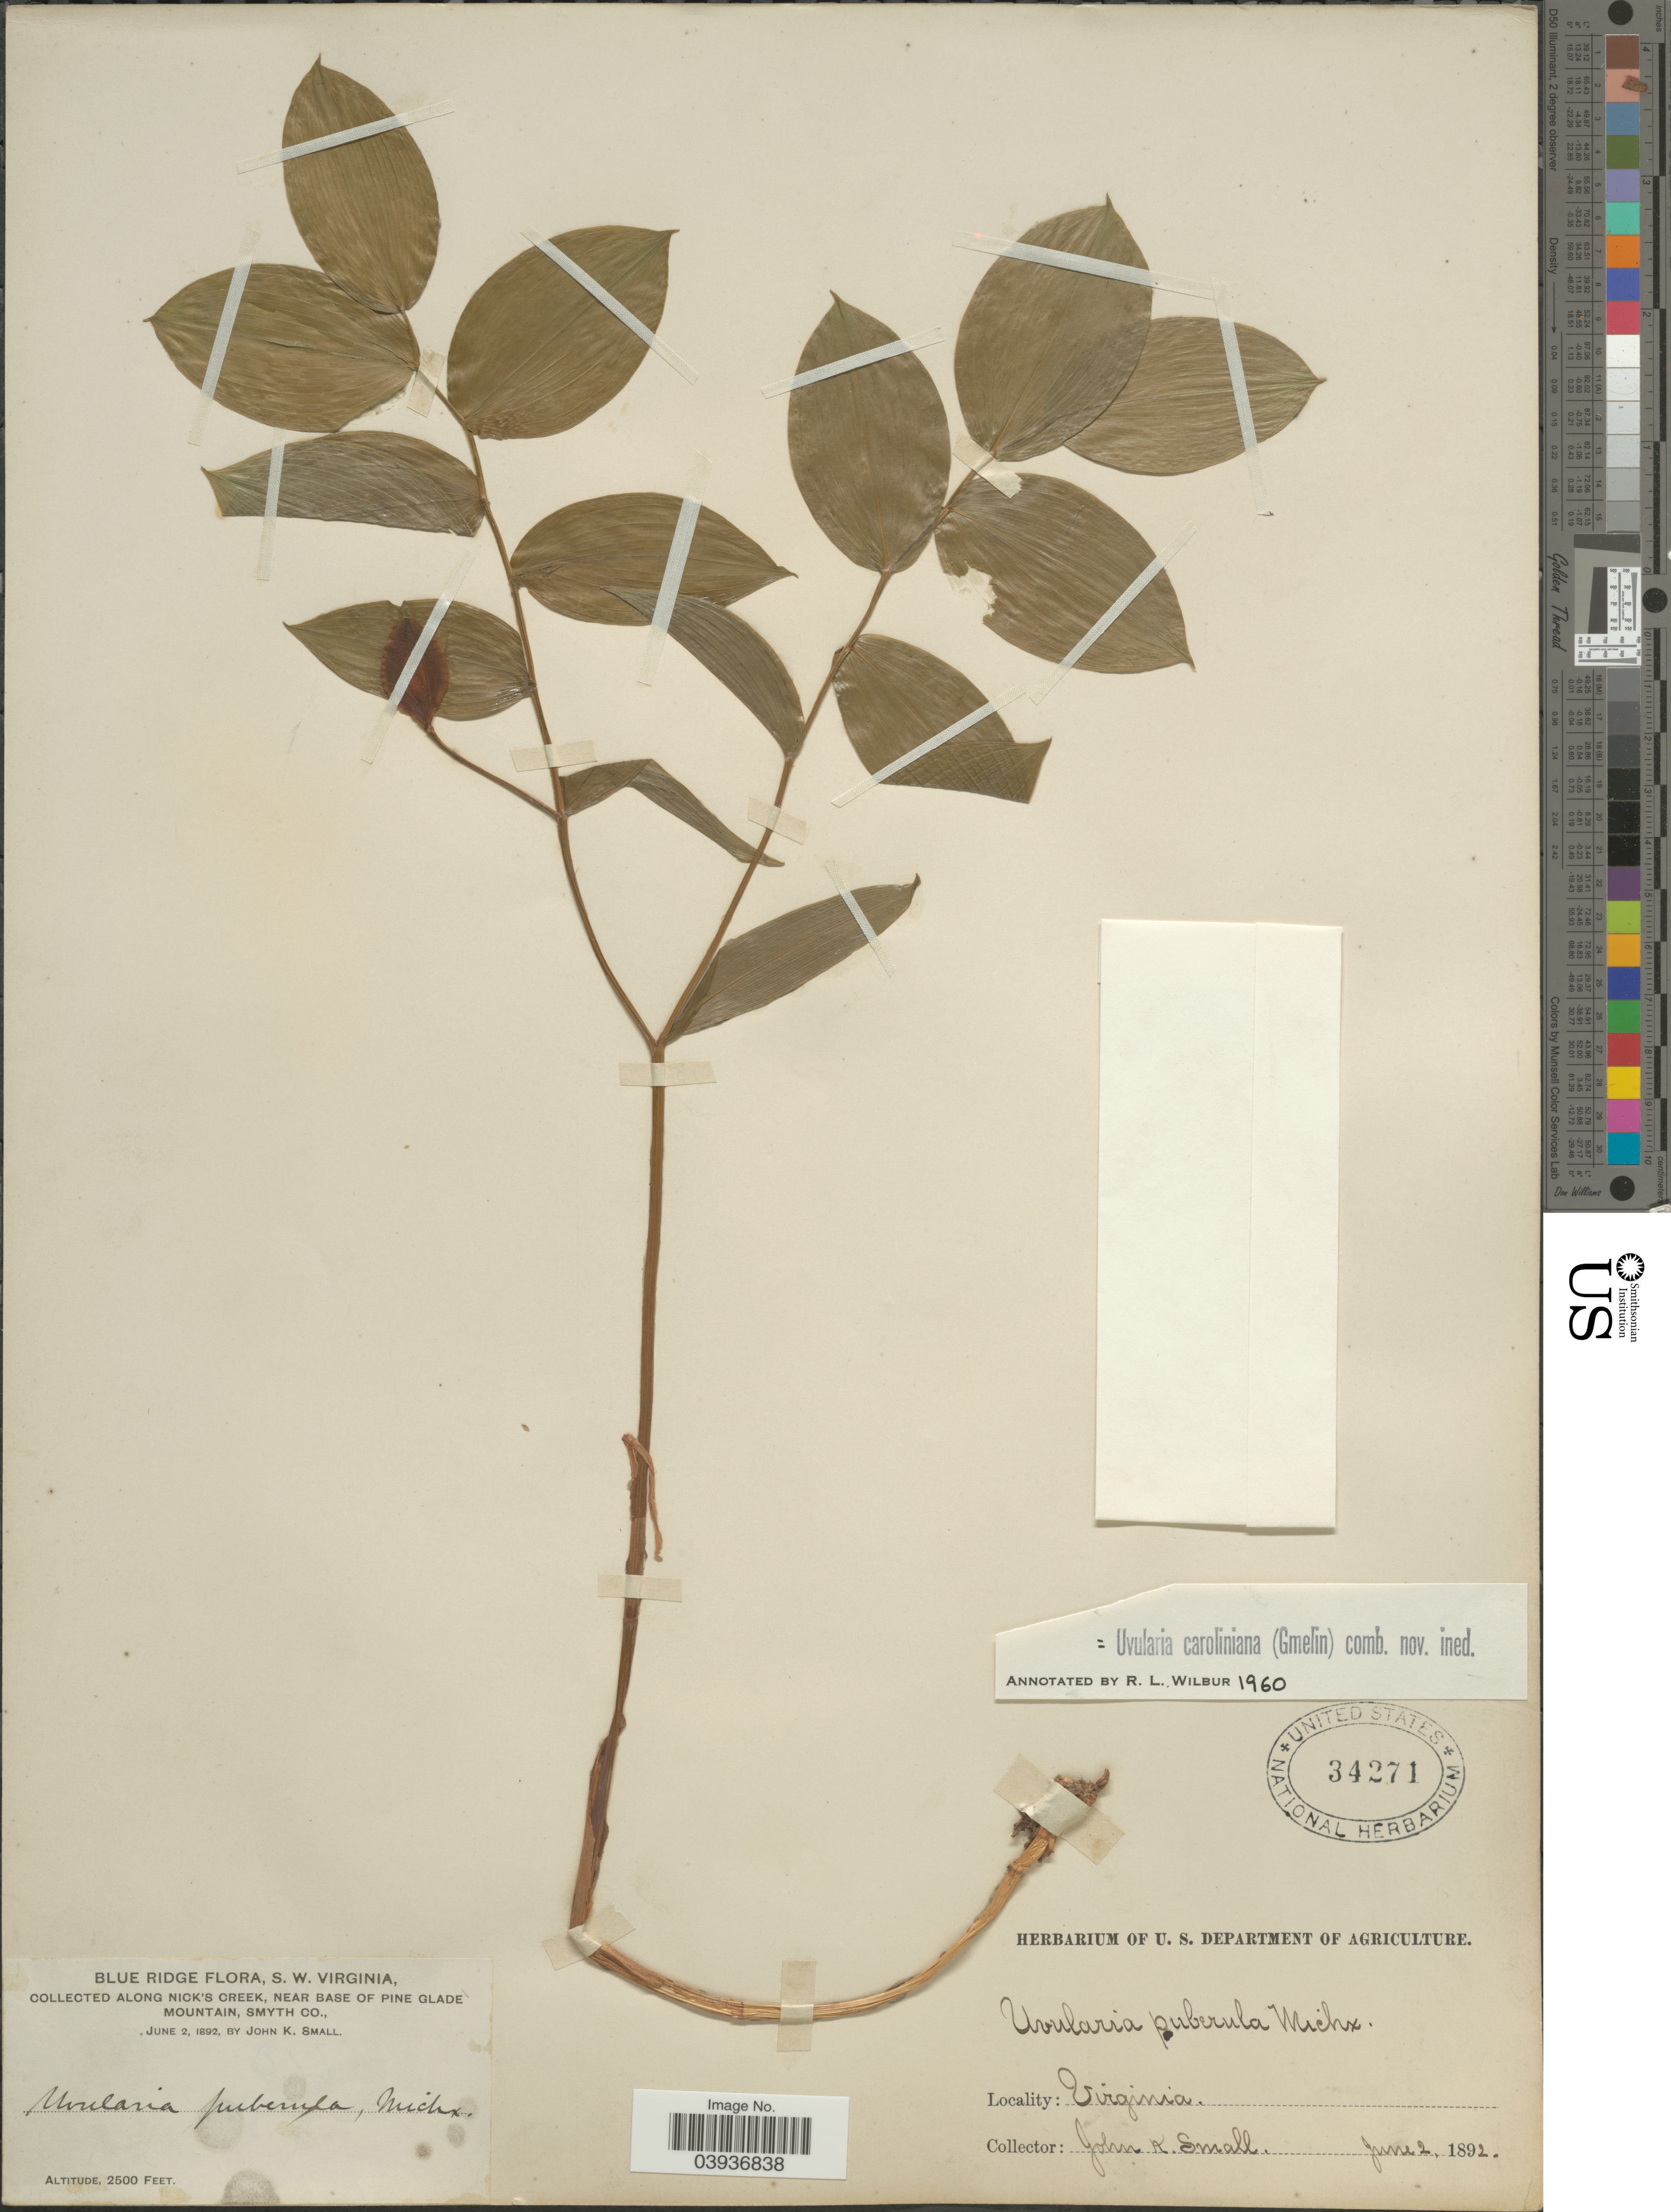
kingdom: Plantae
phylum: Tracheophyta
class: Liliopsida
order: Liliales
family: Colchicaceae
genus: Uvularia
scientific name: Uvularia caroliniana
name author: (J.F. Gmel.) Wilbur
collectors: J. K. Small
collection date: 1892-06-02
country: United States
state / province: Virginia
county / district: Smyth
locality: Blue Ridge, S.W. Virginia, along Nick's Creek, near base of Pine Glade Mountain, Smyth Co.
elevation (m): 762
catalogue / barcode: US 34271